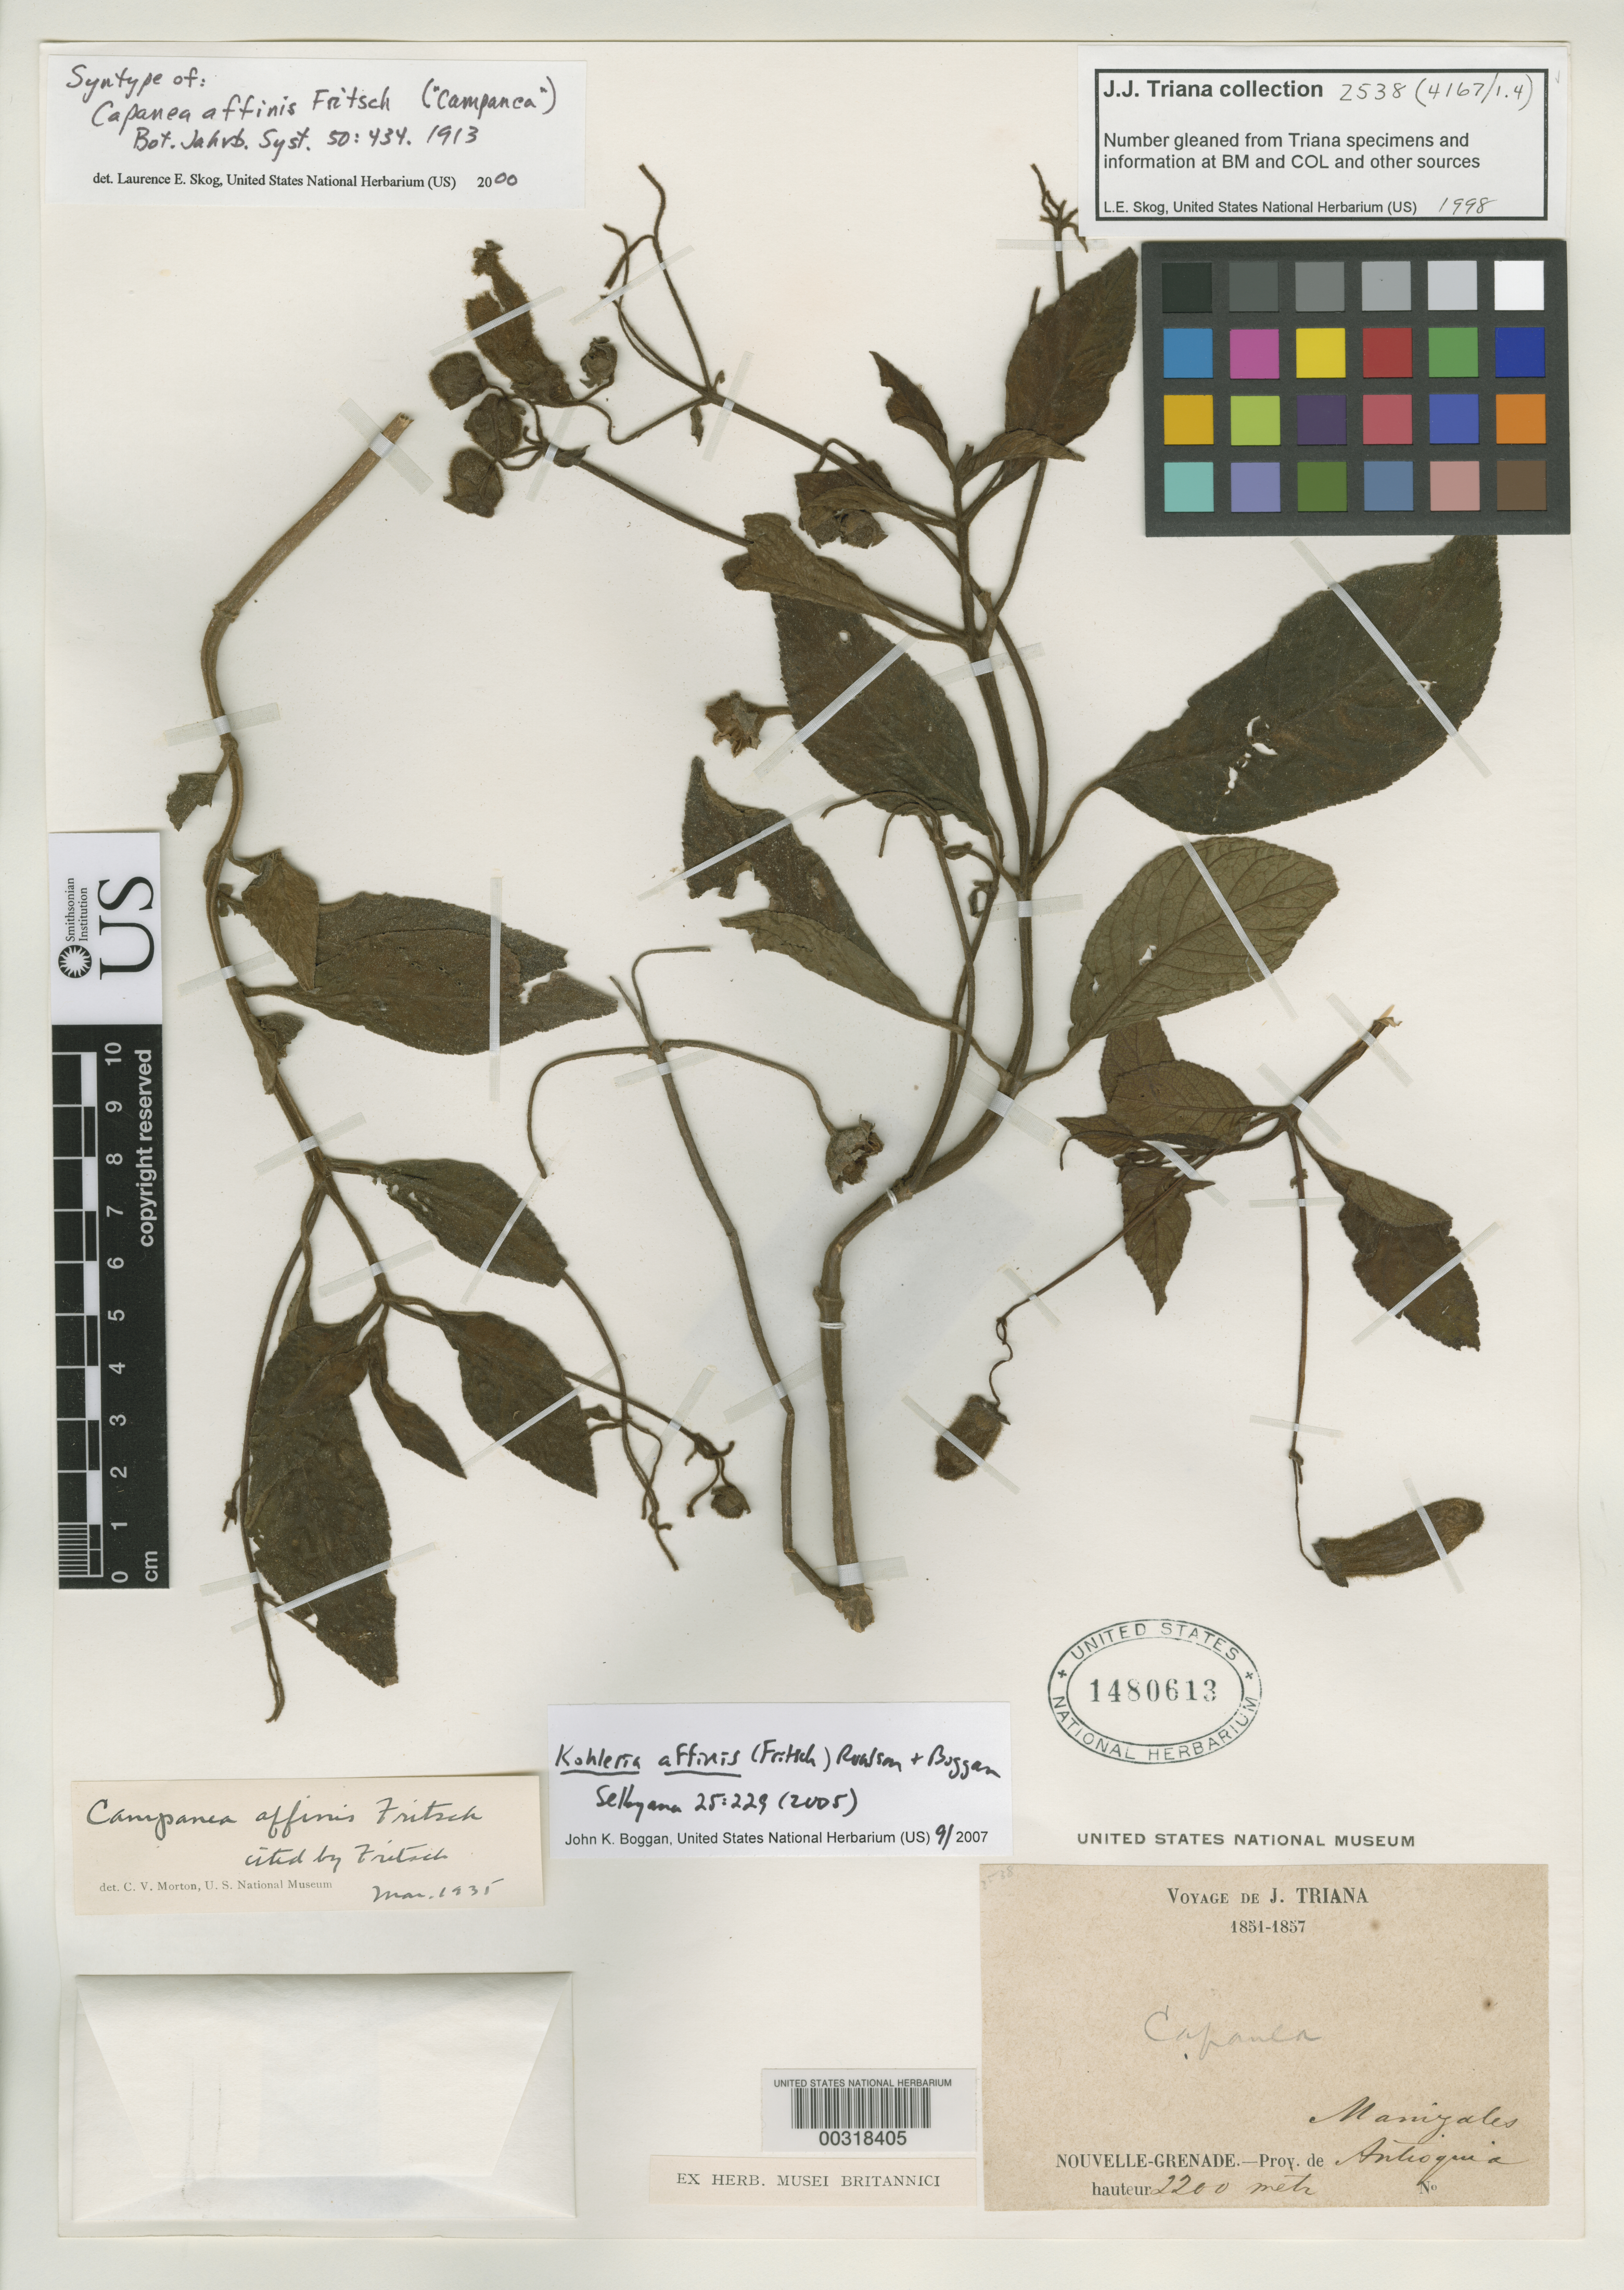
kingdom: Plantae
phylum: Tracheophyta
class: Magnoliopsida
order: Lamiales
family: Gesneriaceae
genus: Capanea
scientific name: Capanea affinis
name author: Fritsch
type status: Syntype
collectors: J. J. Triana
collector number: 2538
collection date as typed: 1851 to -- --- 1857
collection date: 1851/1857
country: Colombia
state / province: Antioquia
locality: Nouvelle-Grenade, Manizales.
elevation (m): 2200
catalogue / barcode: US 1480613